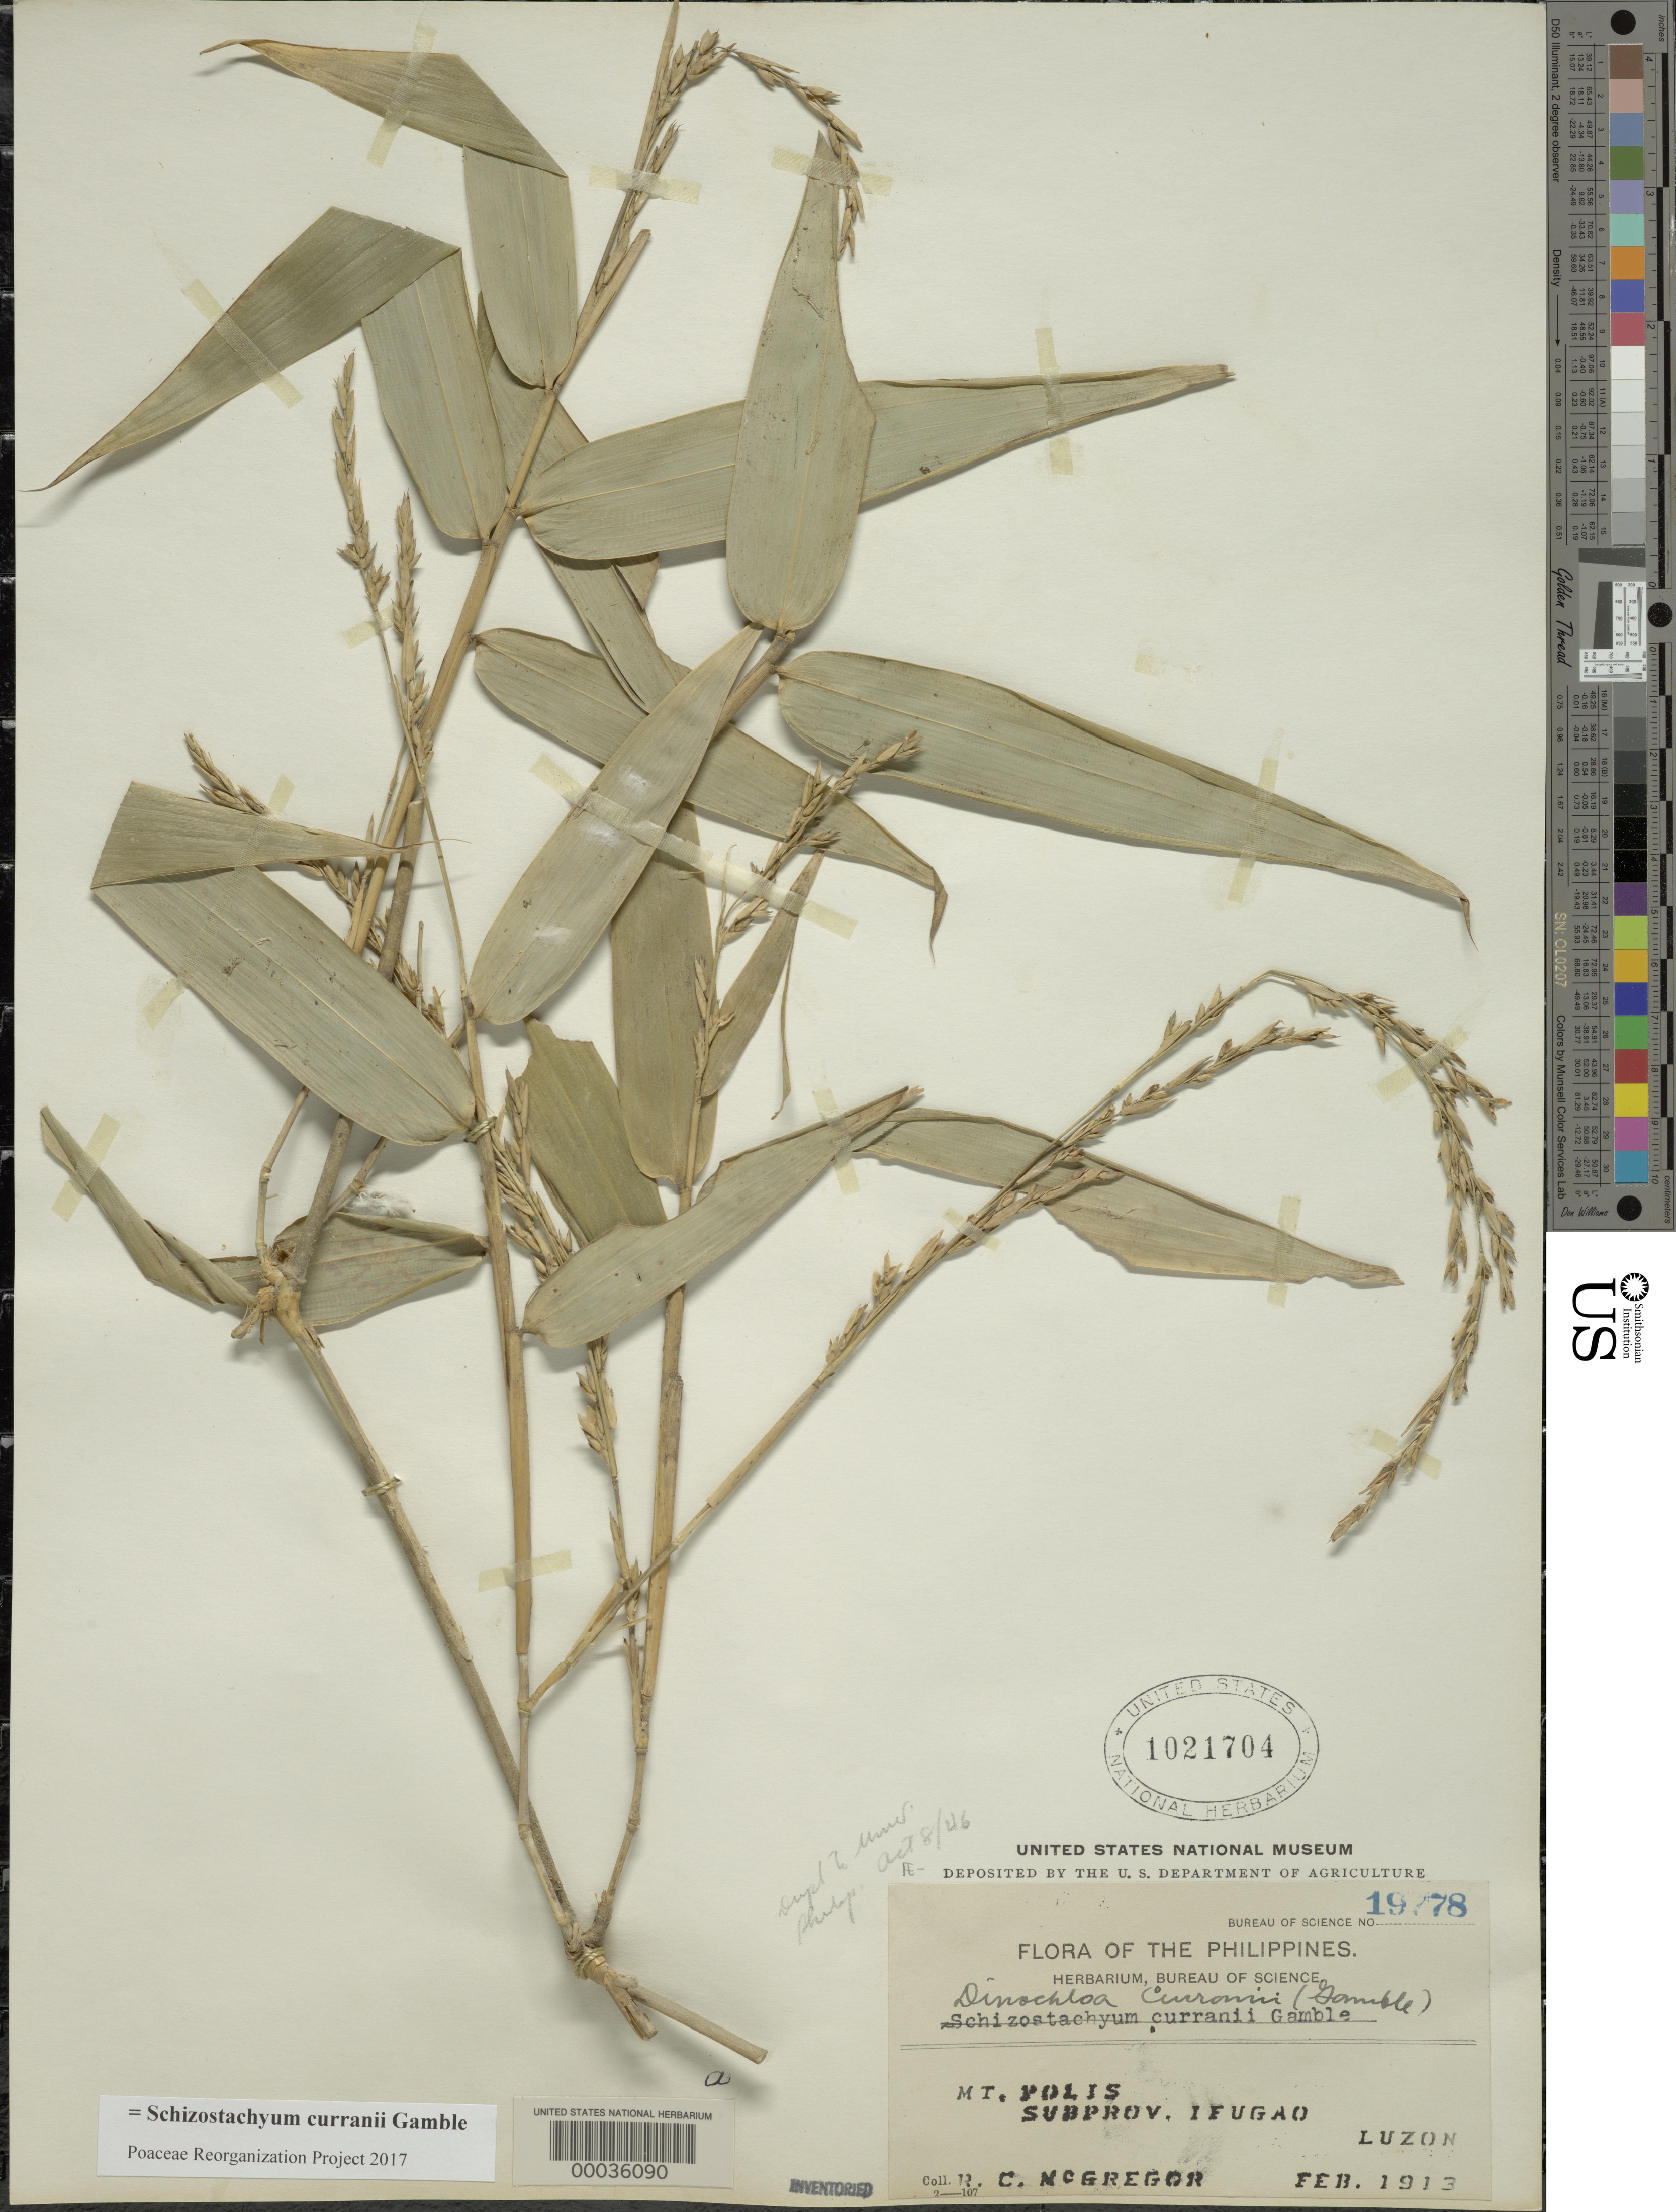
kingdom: Plantae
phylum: Tracheophyta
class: Liliopsida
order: Poales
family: Poaceae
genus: Schizostachyum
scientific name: Schizostachyum curranii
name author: Gamble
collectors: R. C. McGregor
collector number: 19778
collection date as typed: Feb 1913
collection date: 1913-02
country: Philippines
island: Luzon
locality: Mt. polis, ifugao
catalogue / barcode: US 1021704